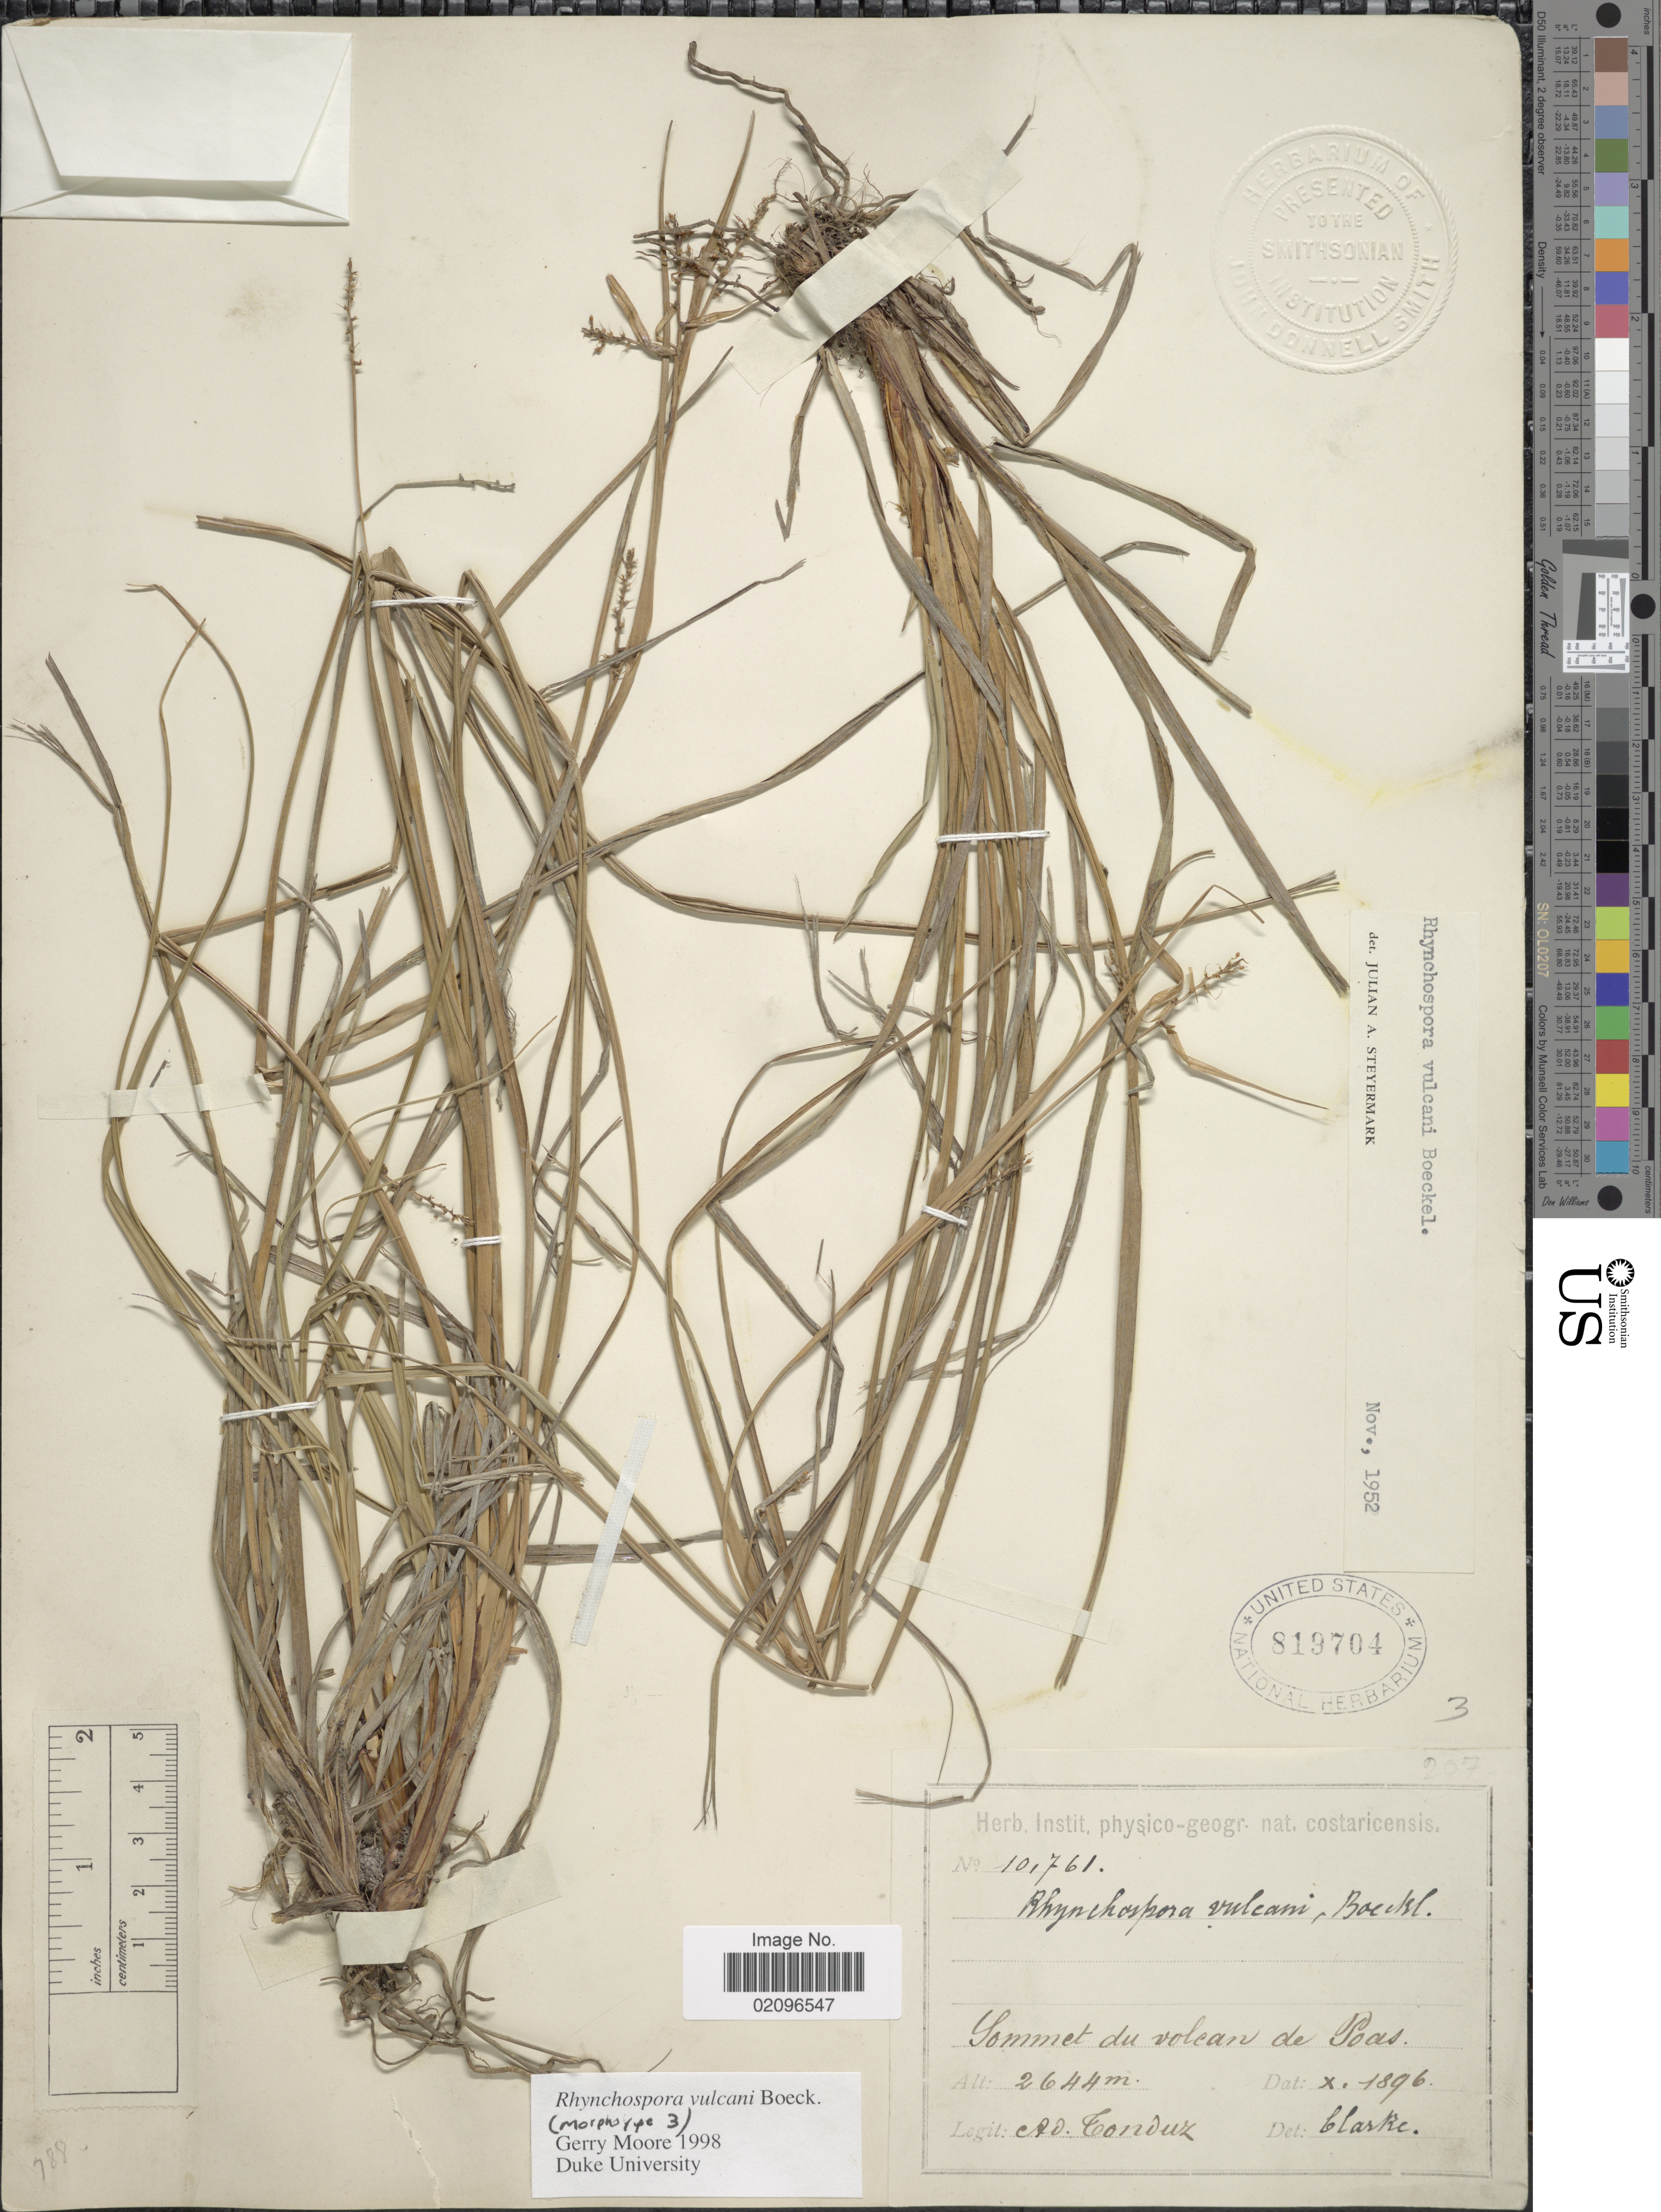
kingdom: Plantae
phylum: Tracheophyta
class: Liliopsida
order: Poales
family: Cyperaceae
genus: Rhynchospora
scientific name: Rhynchospora vulcani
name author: Boeckeler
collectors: A. Tonduz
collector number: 10761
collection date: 1896-10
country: Costa Rica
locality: Sommet du volcan de Poas.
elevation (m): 2644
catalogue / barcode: US 819704